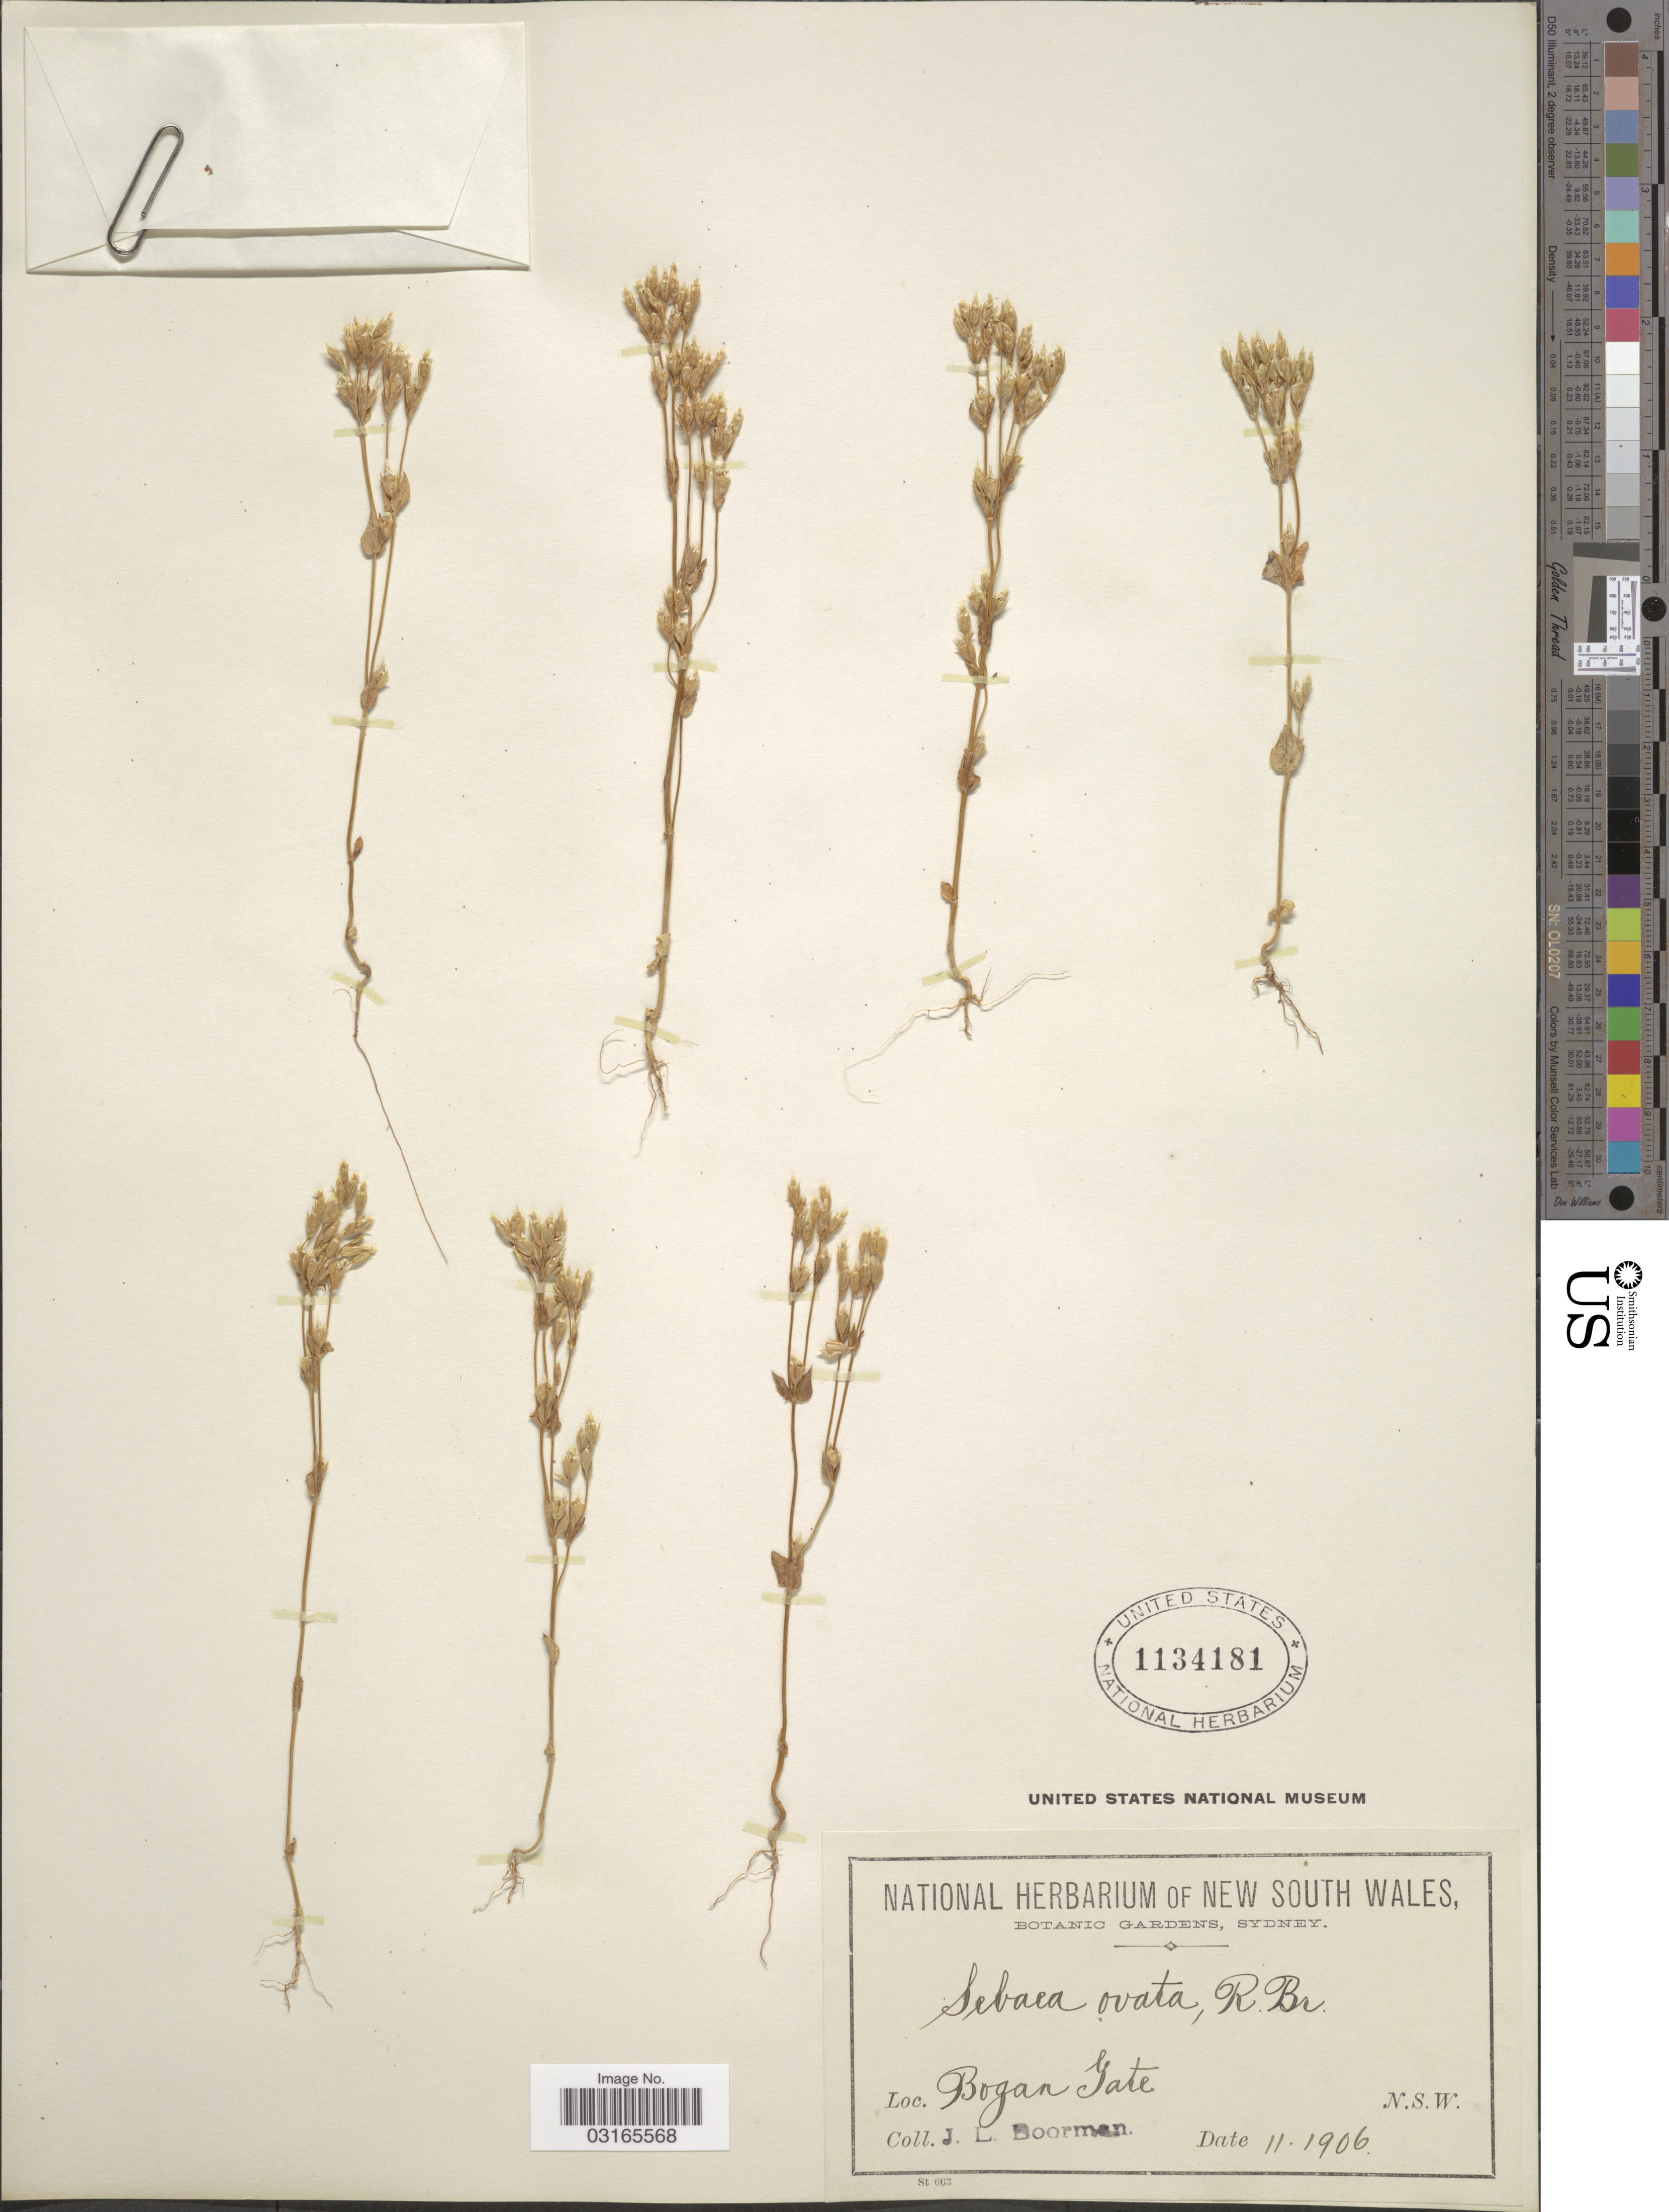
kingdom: Plantae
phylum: Tracheophyta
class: Magnoliopsida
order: Gentianales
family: Gentianaceae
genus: Sebaea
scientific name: Sebaea ovata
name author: (Labill.) R. Br.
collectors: J. Boorman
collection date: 1906-11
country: Australia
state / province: New South Wales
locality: Bogan Gate.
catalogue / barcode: US 1134181